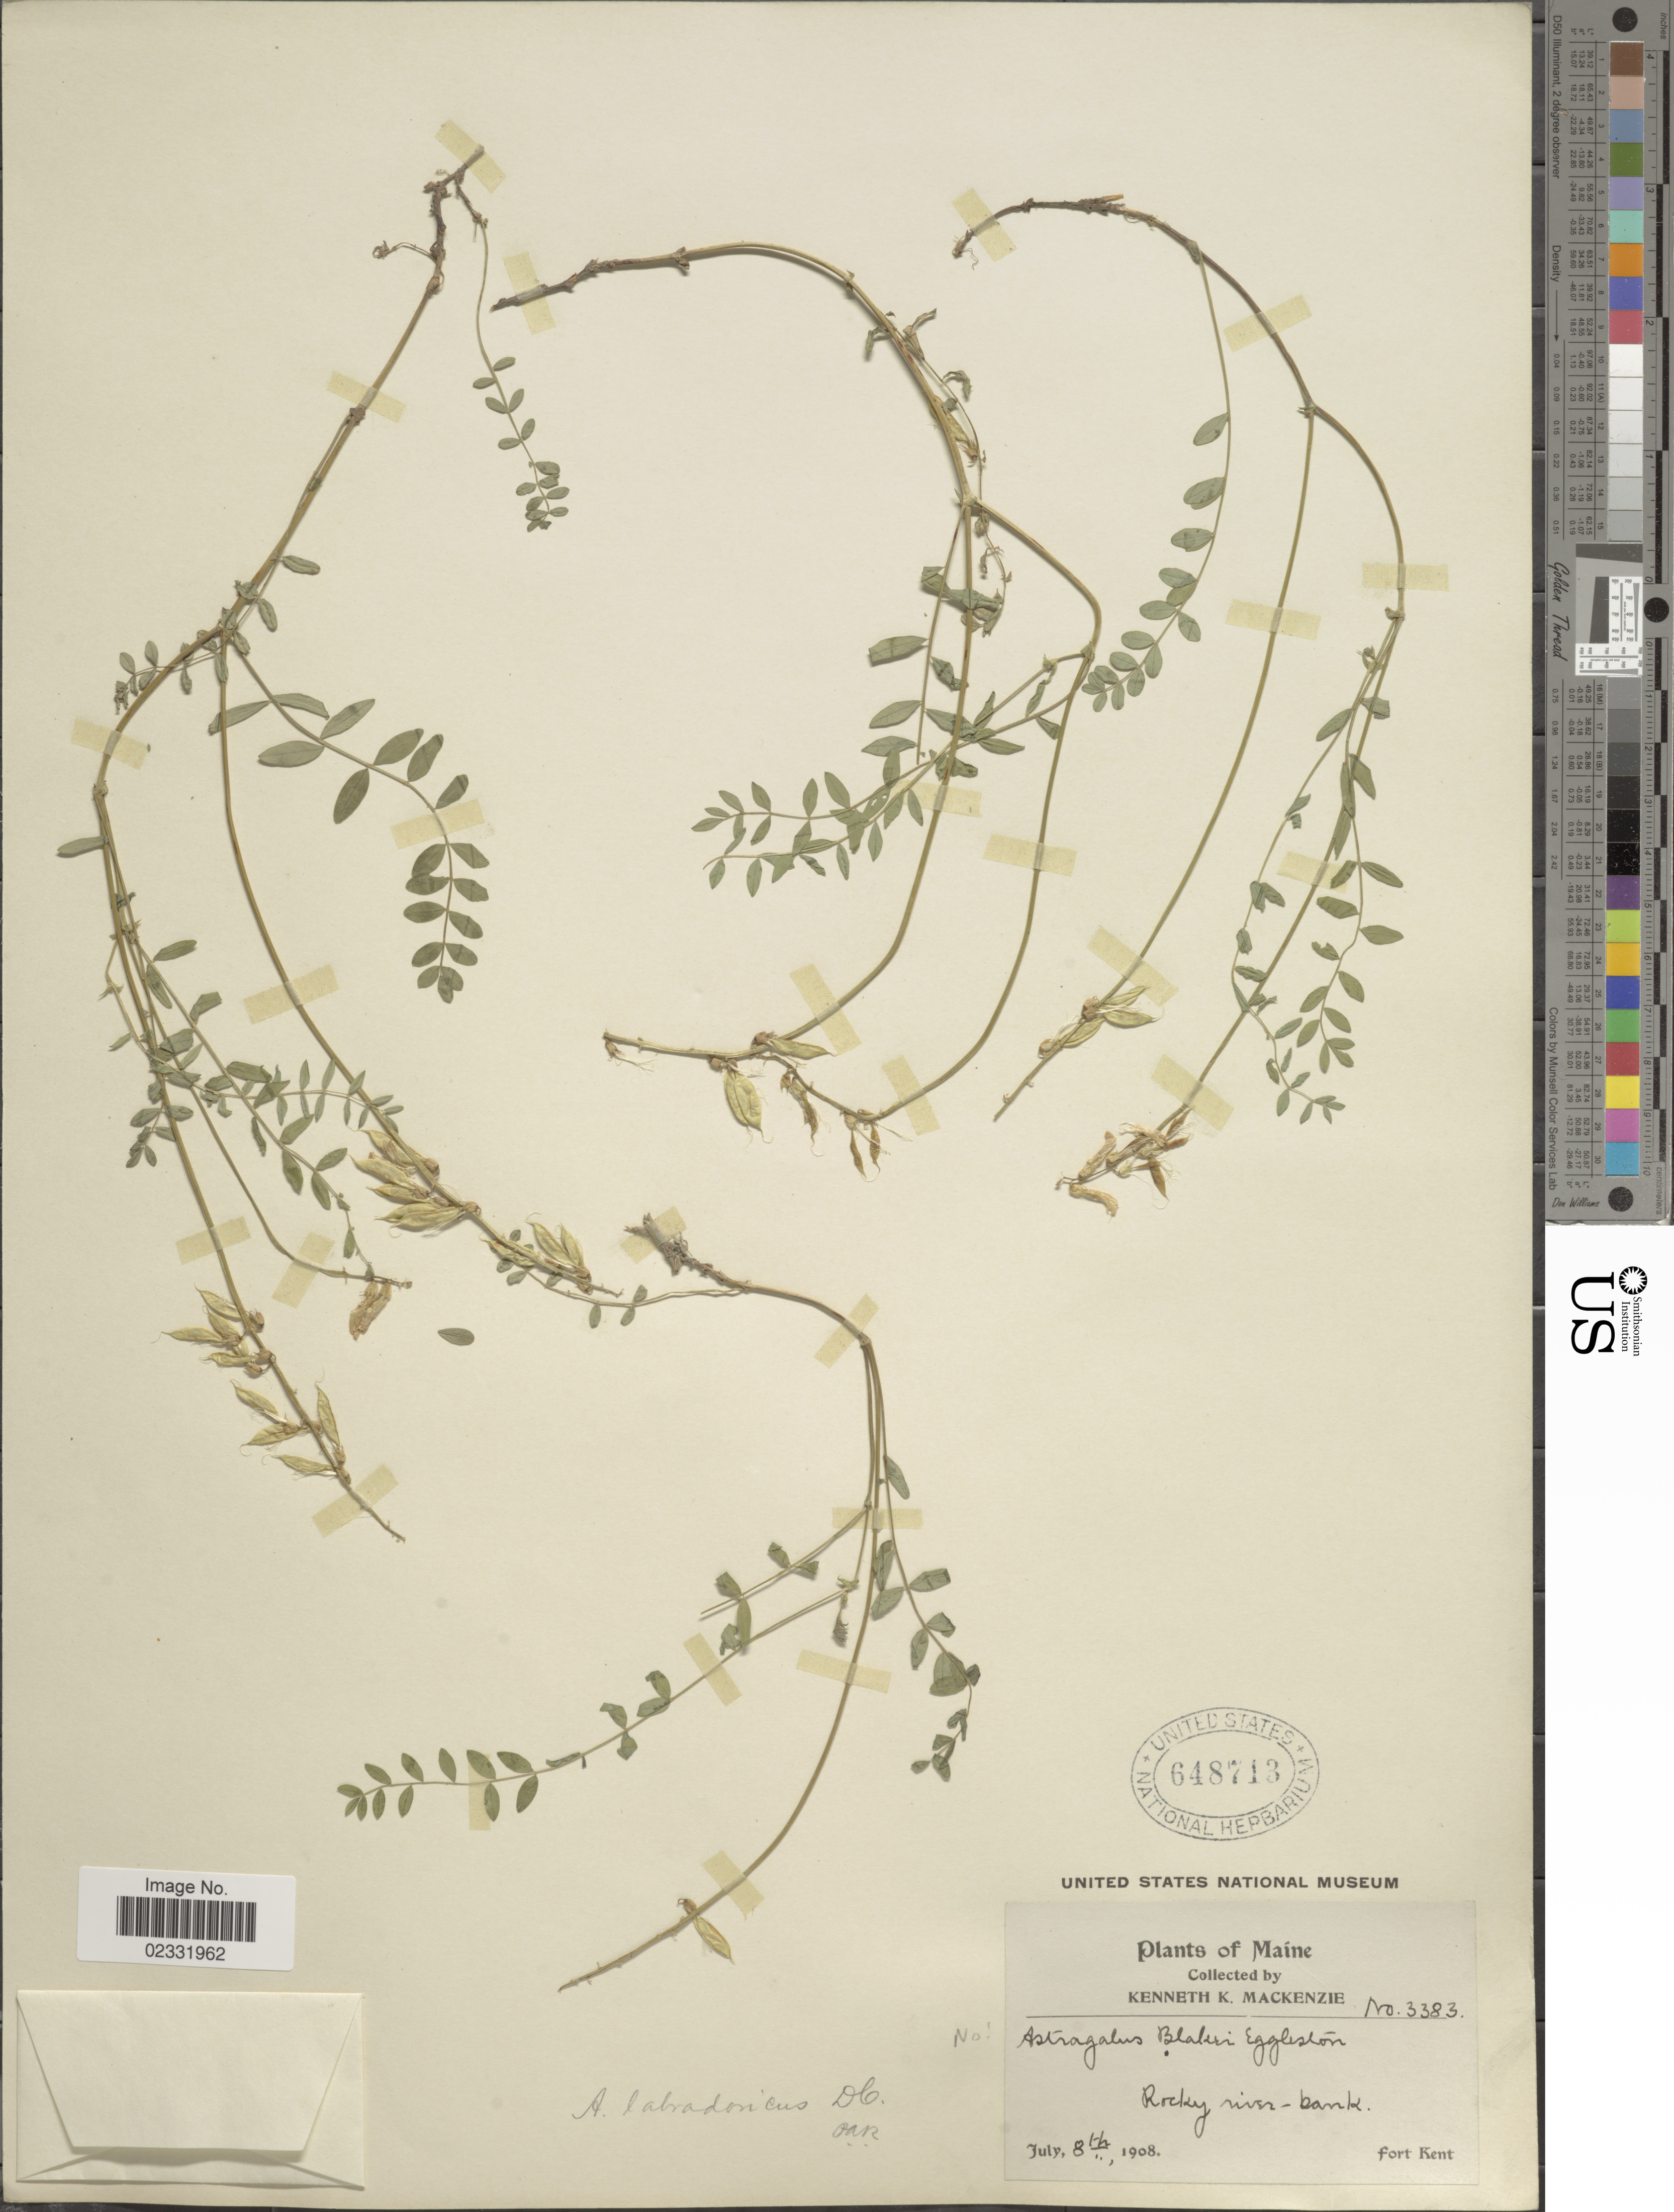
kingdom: Plantae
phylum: Tracheophyta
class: Magnoliopsida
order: Fabales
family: Fabaceae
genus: Astragalus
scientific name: Astragalus labradoricus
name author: DC.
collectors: K. K. Mackenzie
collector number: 3383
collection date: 1908-07-08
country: United States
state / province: Maine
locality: Rocky river- bank. fort Kent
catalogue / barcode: US 648713